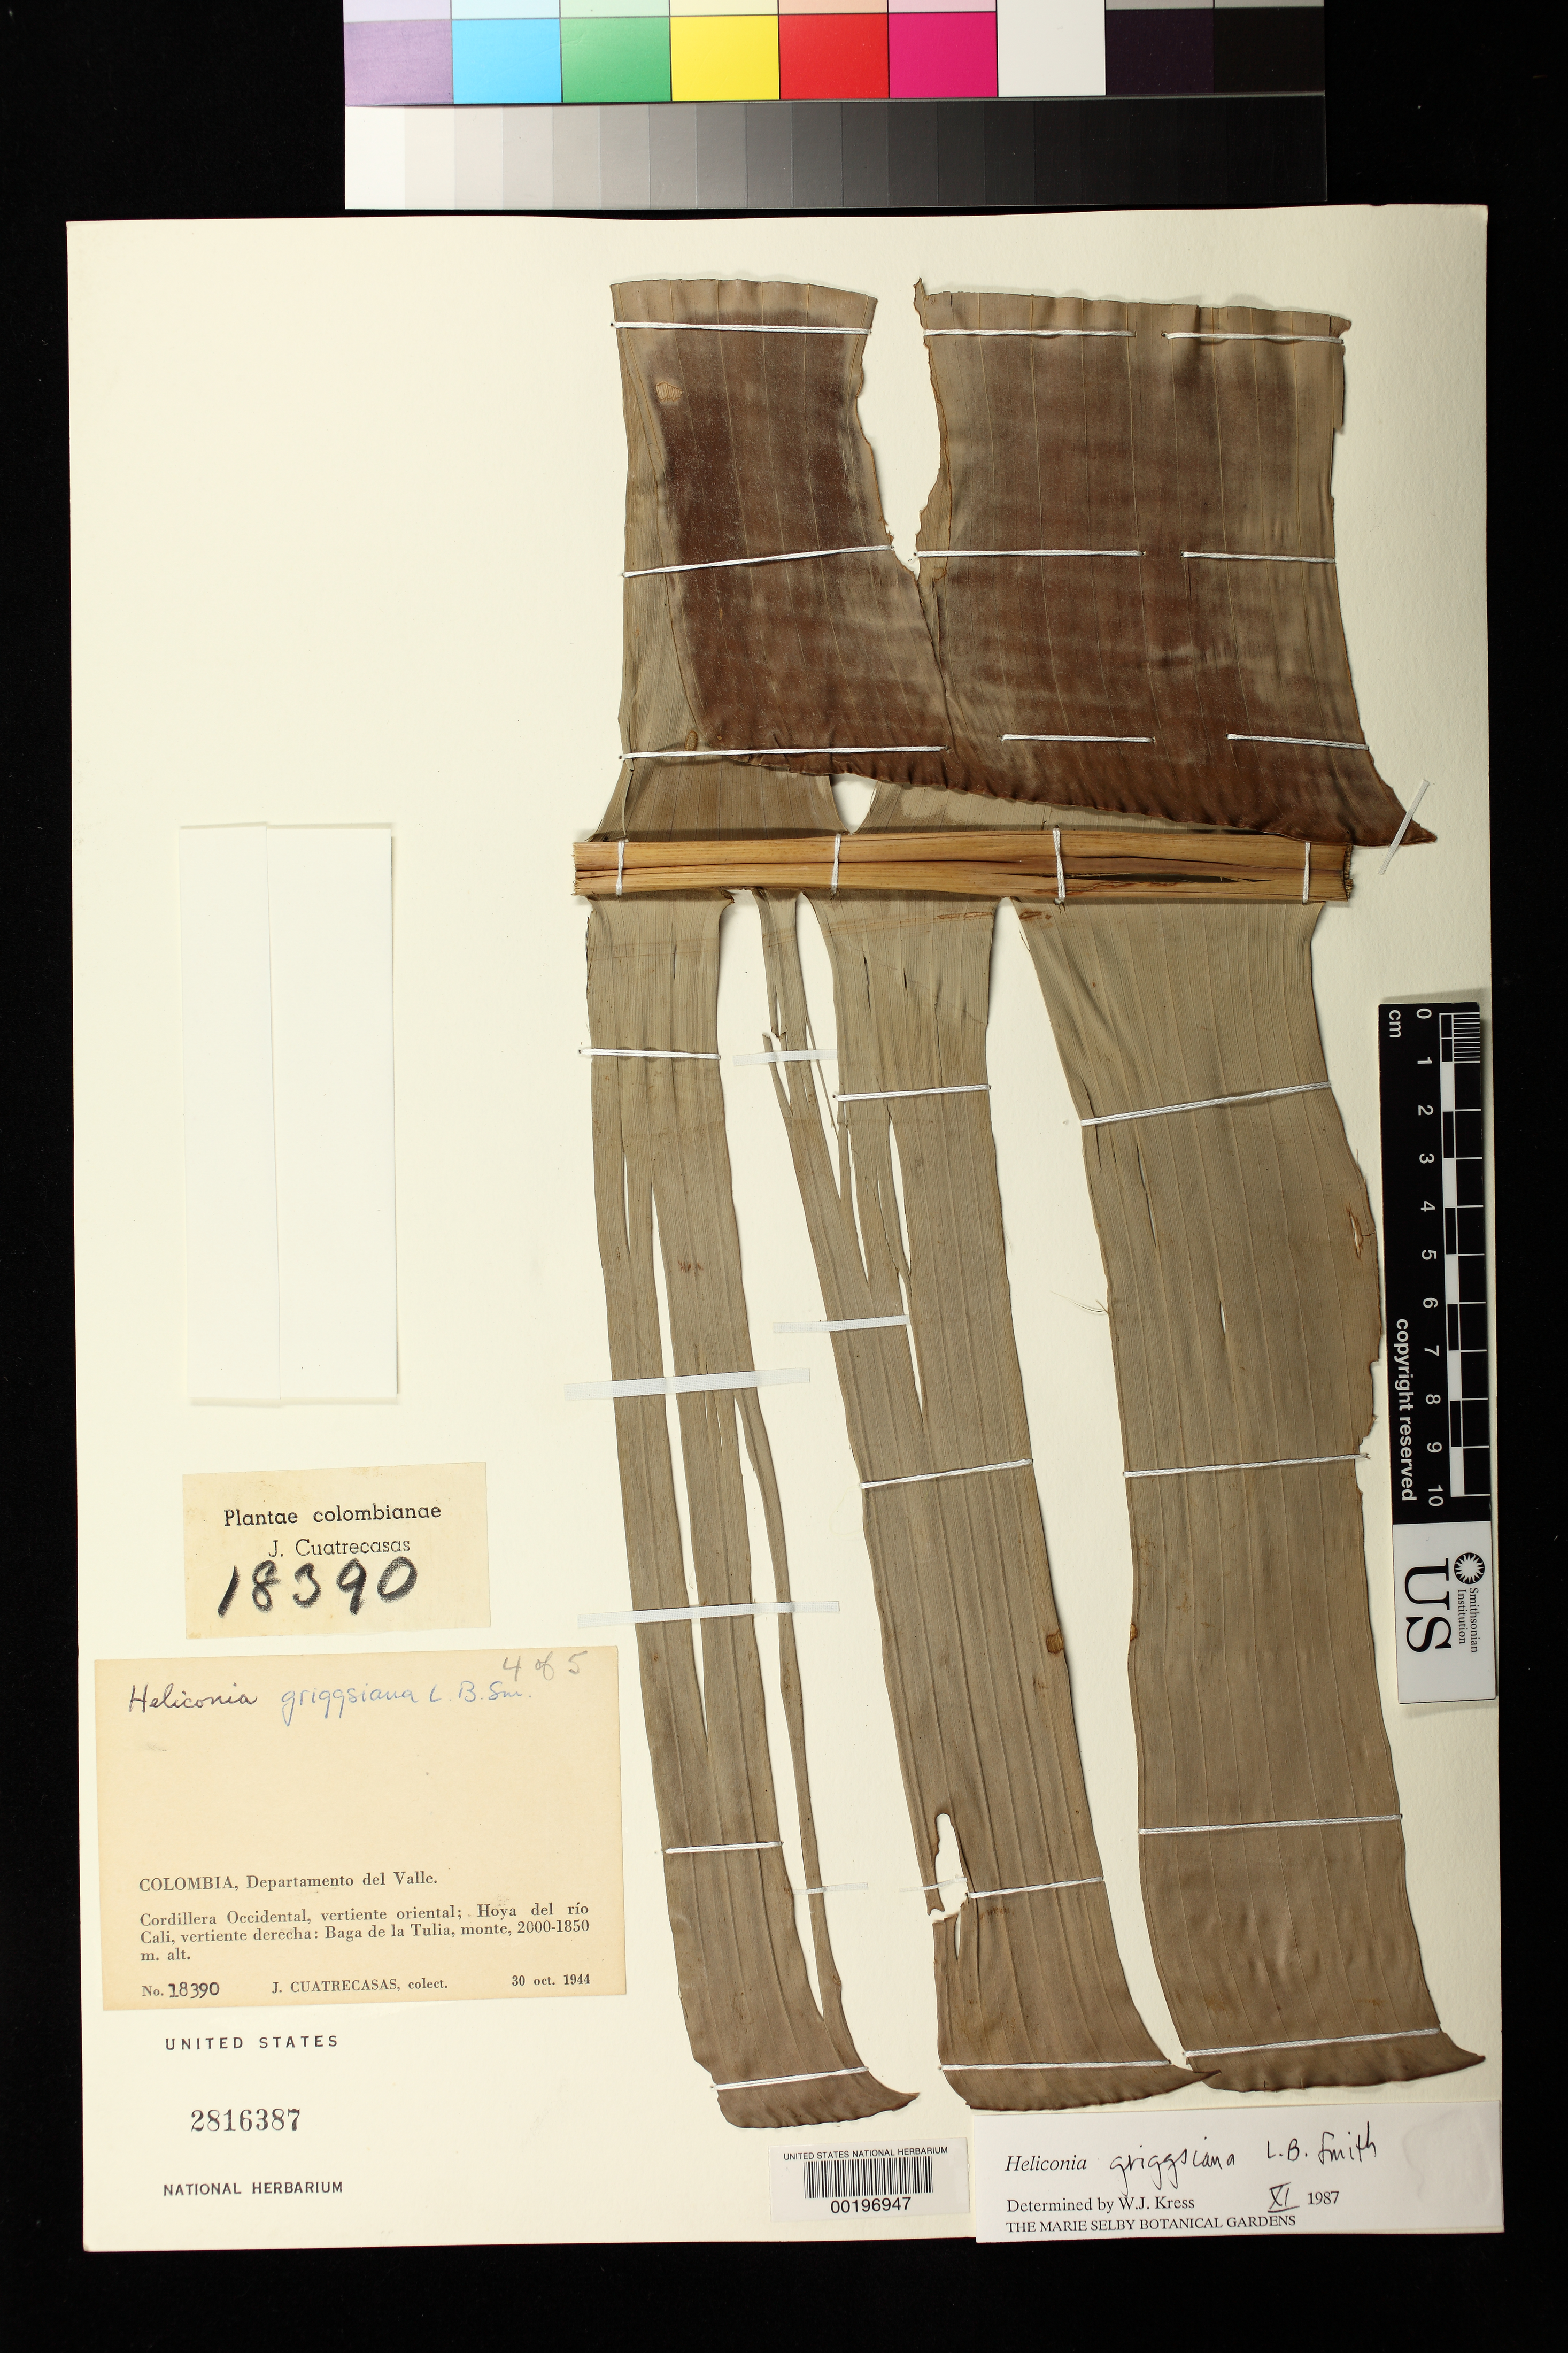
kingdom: Plantae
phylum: Tracheophyta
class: Liliopsida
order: Zingiberales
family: Heliconiaceae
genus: Heliconia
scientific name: Heliconia griggsiana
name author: L.B. Sm.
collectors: J. Cuatrecasas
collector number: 18390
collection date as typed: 30 Oct 1944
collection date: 1944-10-30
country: Colombia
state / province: Valle del Cauca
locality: Cordillera Occidental, eastern slope; Valley of Rio Cali, right bank: baga de la Tulia, forest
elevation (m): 1850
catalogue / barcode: US 2816387